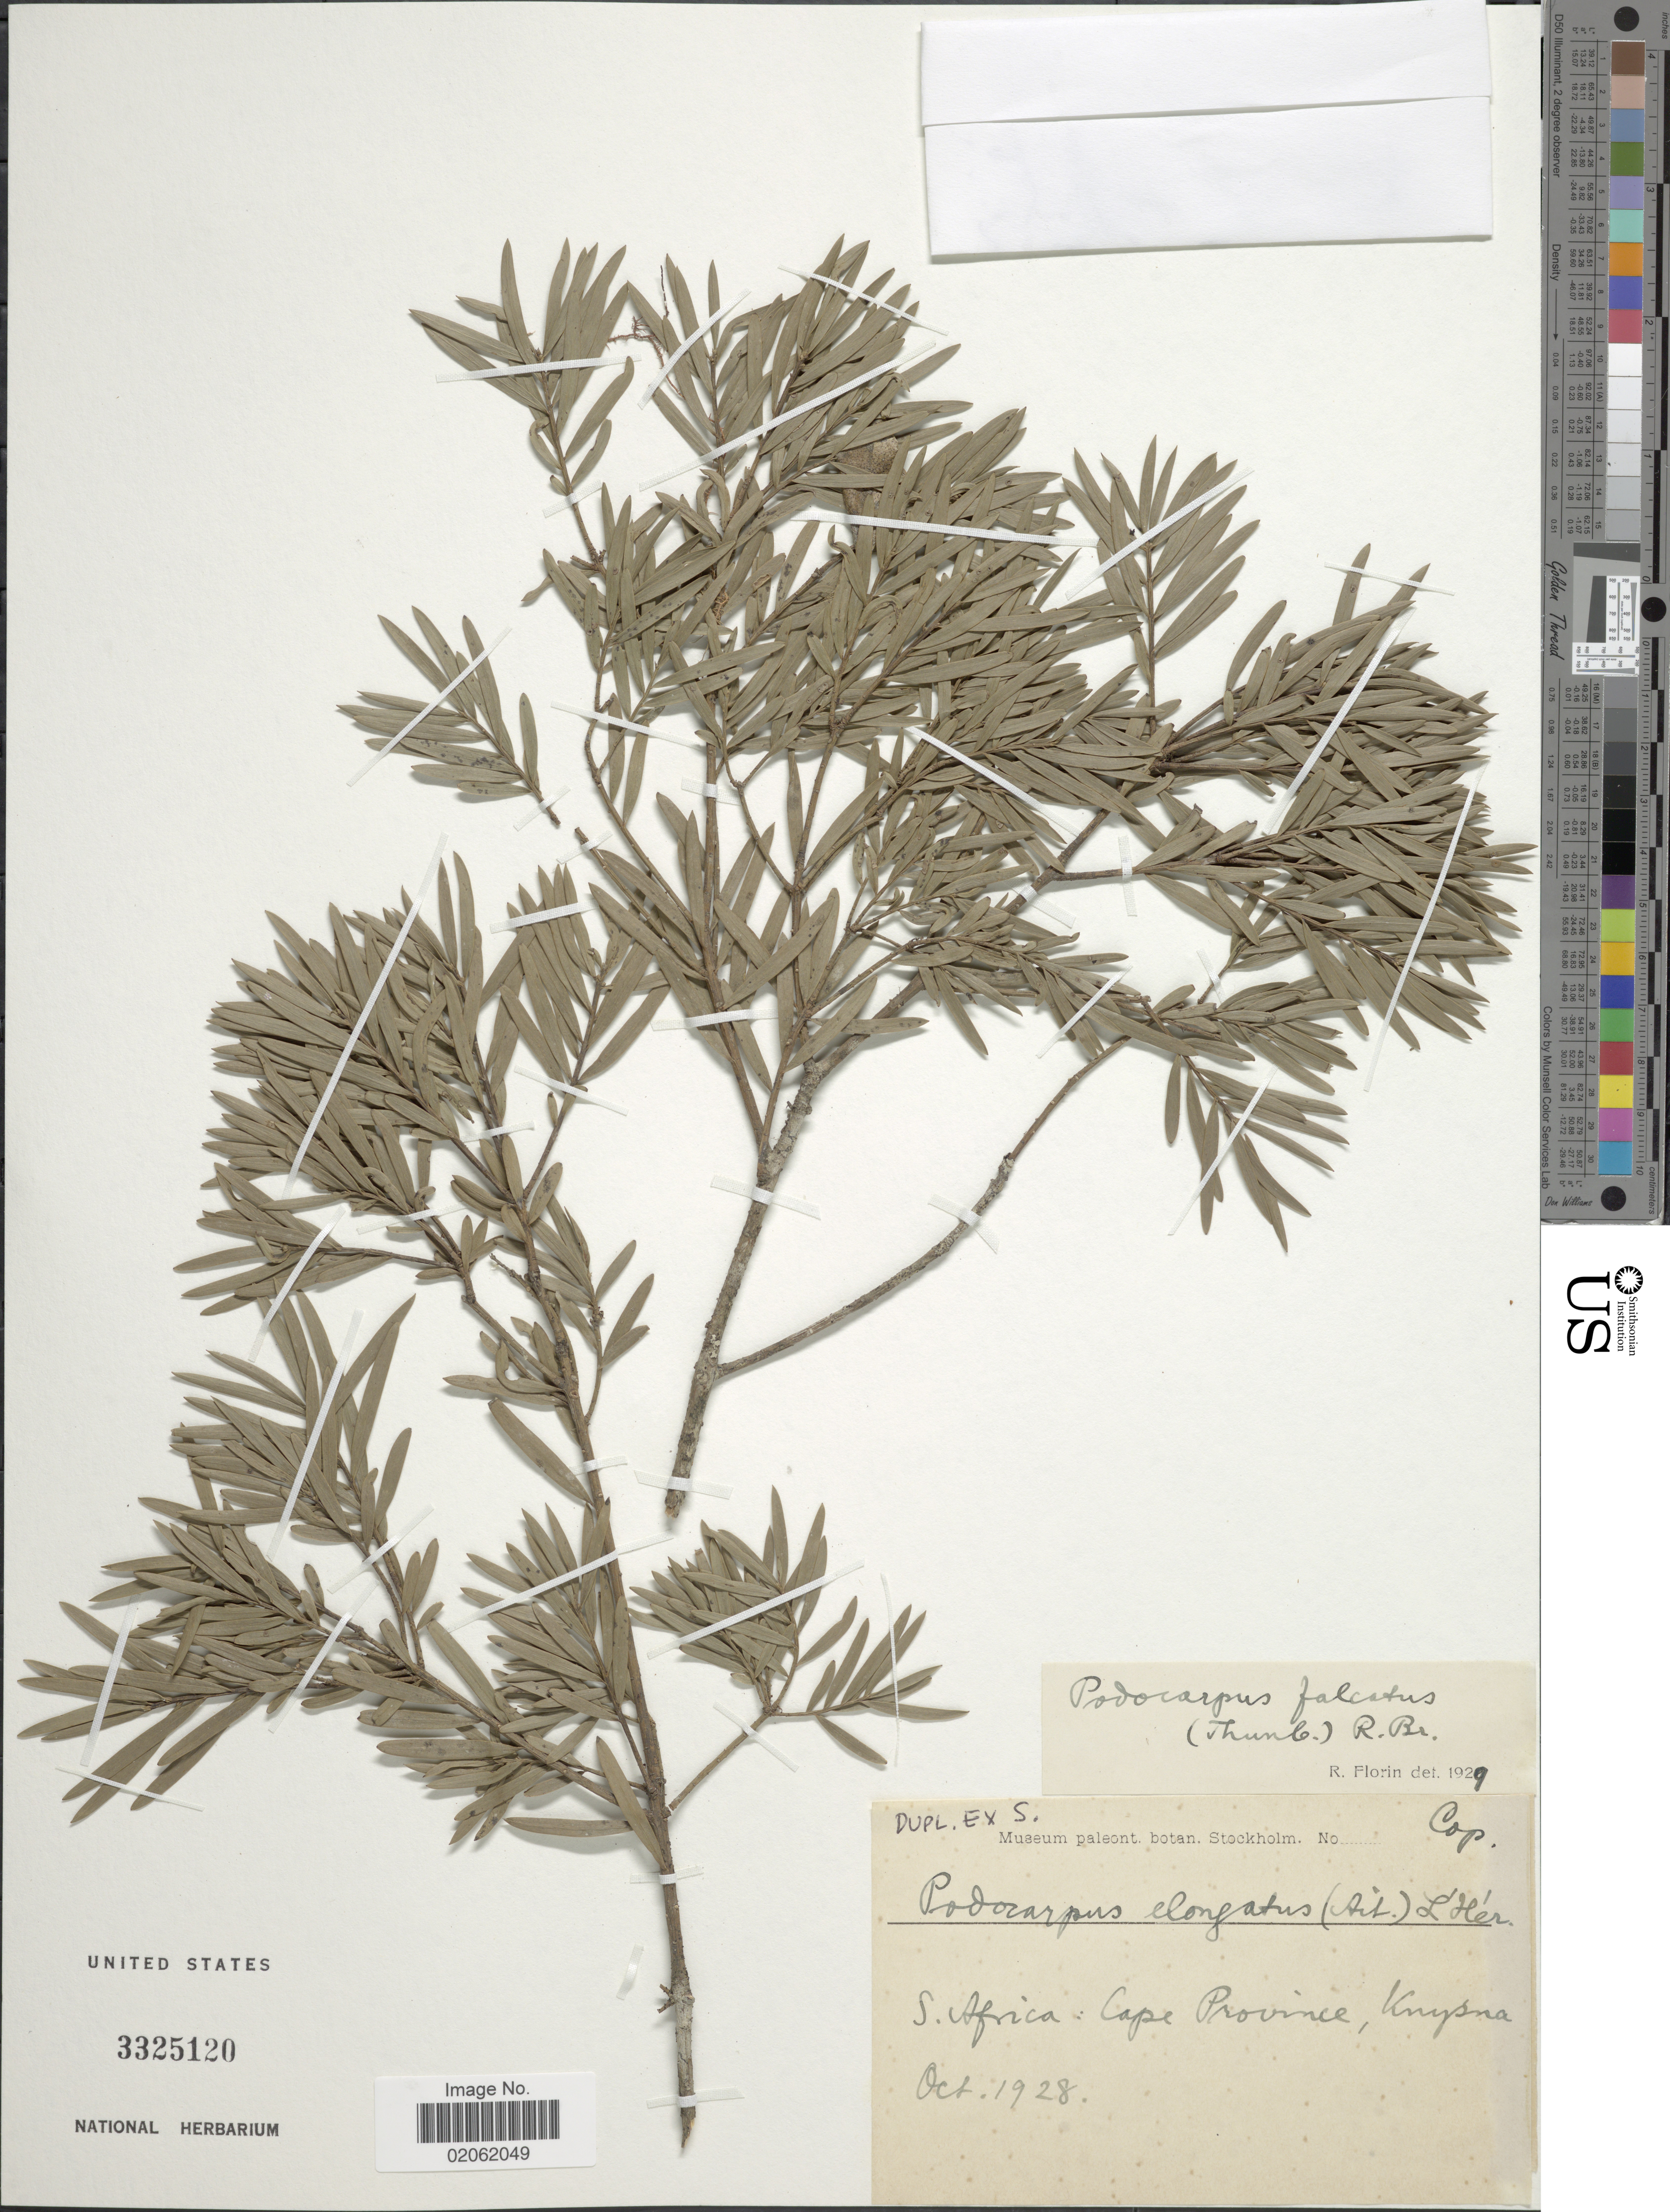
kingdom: Plantae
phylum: Tracheophyta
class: Pinopsida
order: Pinales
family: Podocarpaceae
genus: Podocarpus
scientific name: Podocarpus falcatus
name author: (Thunb.) Endl.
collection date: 1928-10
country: South Africa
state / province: Western Cape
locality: Knysna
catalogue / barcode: US 3325120